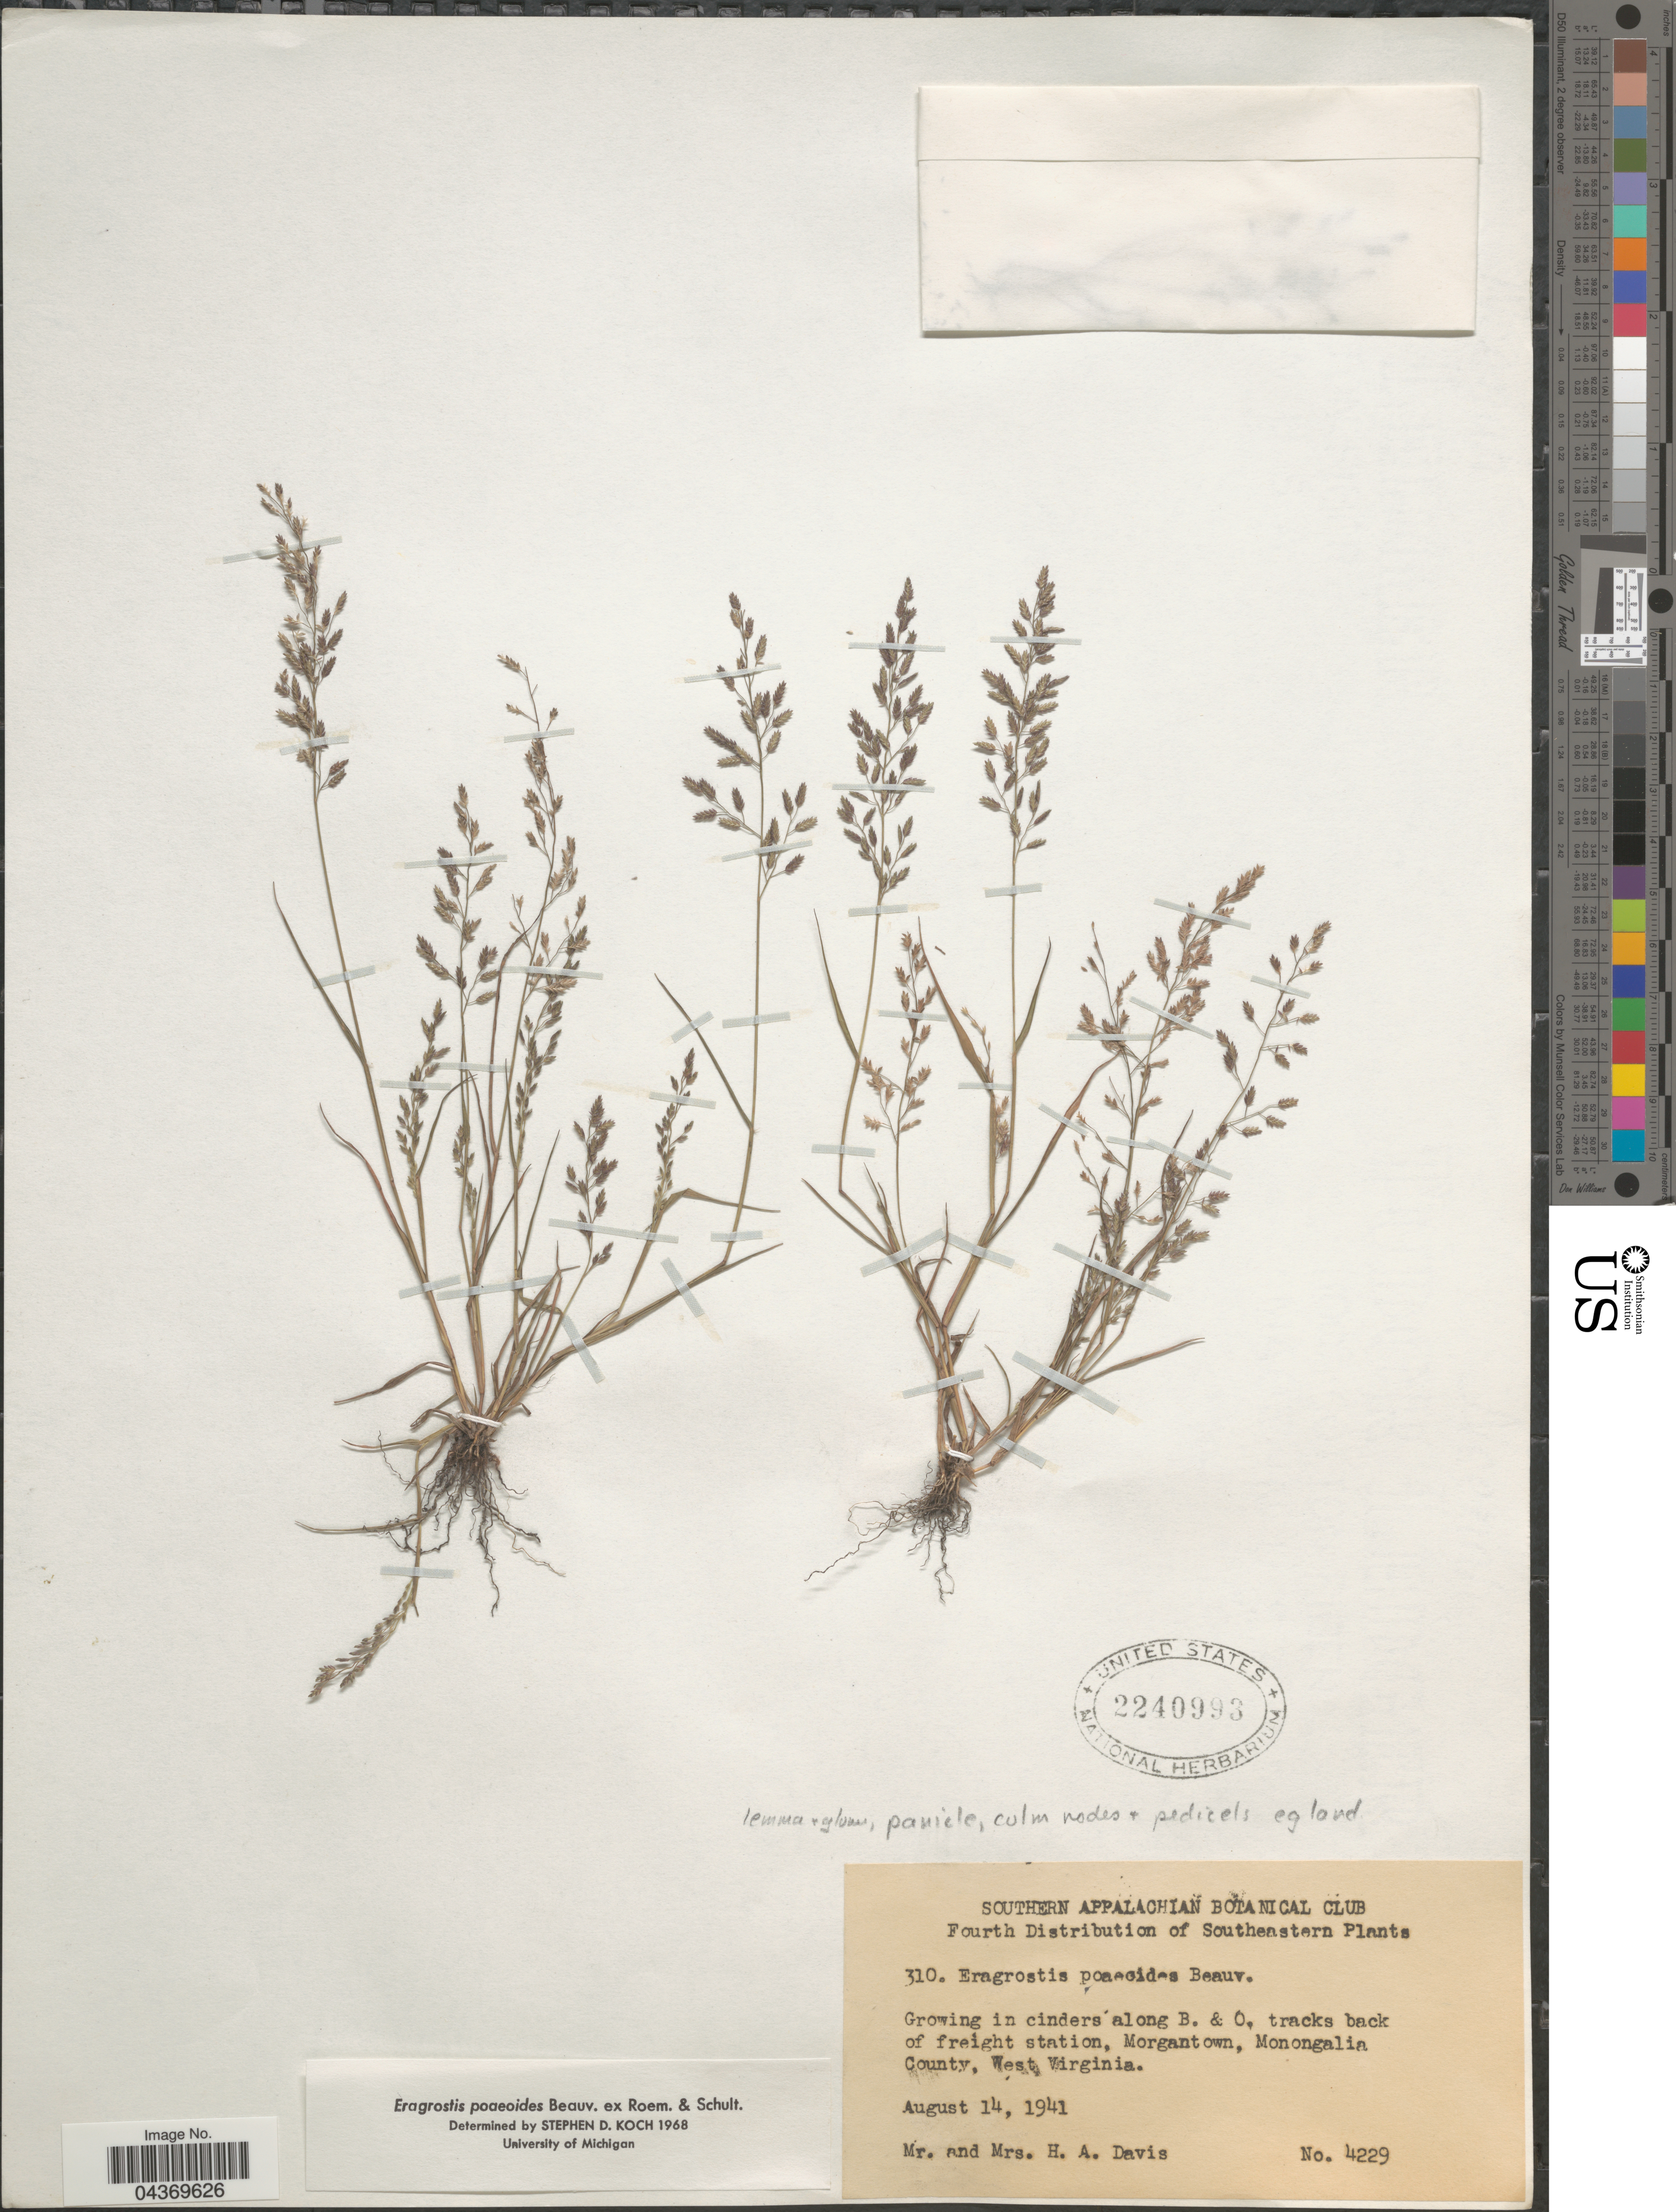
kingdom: Plantae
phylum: Tracheophyta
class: Liliopsida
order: Poales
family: Poaceae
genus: Eragrostis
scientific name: Eragrostis minor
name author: Host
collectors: H. Davis & H. Davis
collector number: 4229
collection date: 1941-08-14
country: United States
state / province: West Virginia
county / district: Monongalia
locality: Southeastern. In cinders along B. & O. tracks back of freight station, Morgantown, Monongalia County.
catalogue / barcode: US 2240993